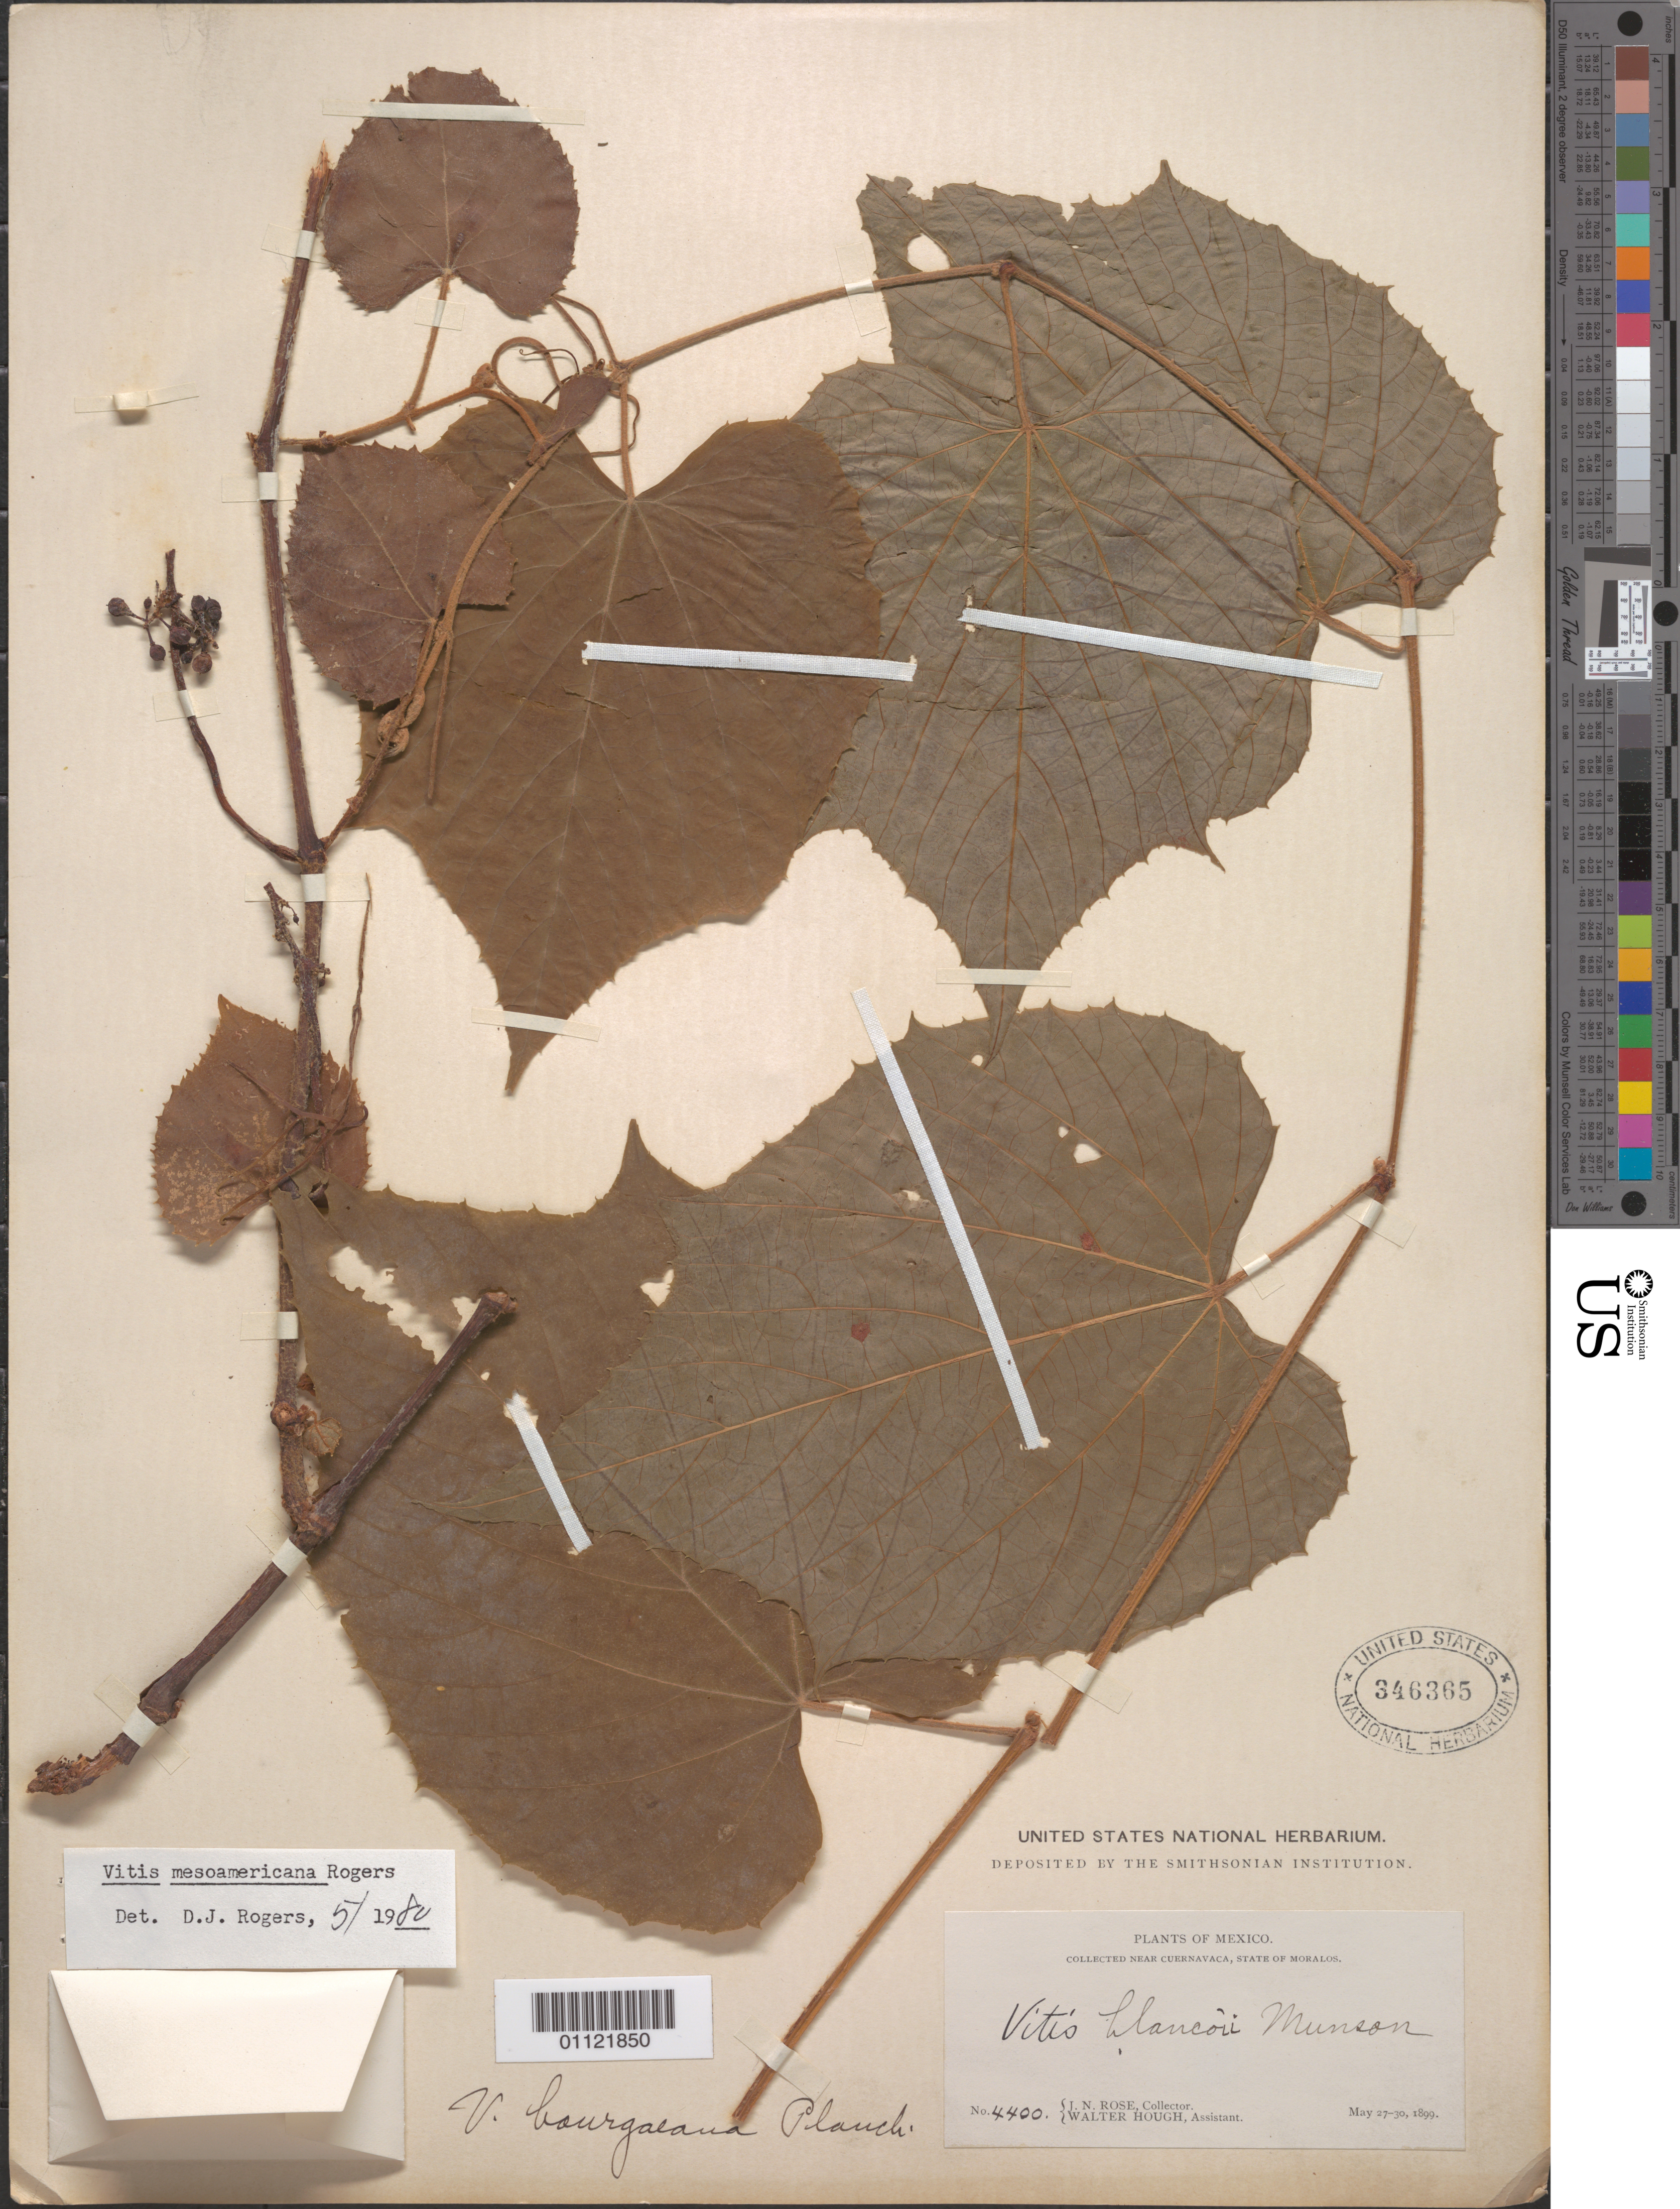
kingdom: Plantae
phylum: Tracheophyta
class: Magnoliopsida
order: Vitales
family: Vitaceae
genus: Vitis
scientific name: Vitis mesoamericana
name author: D.J. Rogers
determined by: Rogers, D. J.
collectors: J. N. Rose & W. Hough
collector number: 4400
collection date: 1899-05-27/1899-05-30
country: Mexico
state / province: Morelos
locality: Near Cuernavaca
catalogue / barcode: US 346365